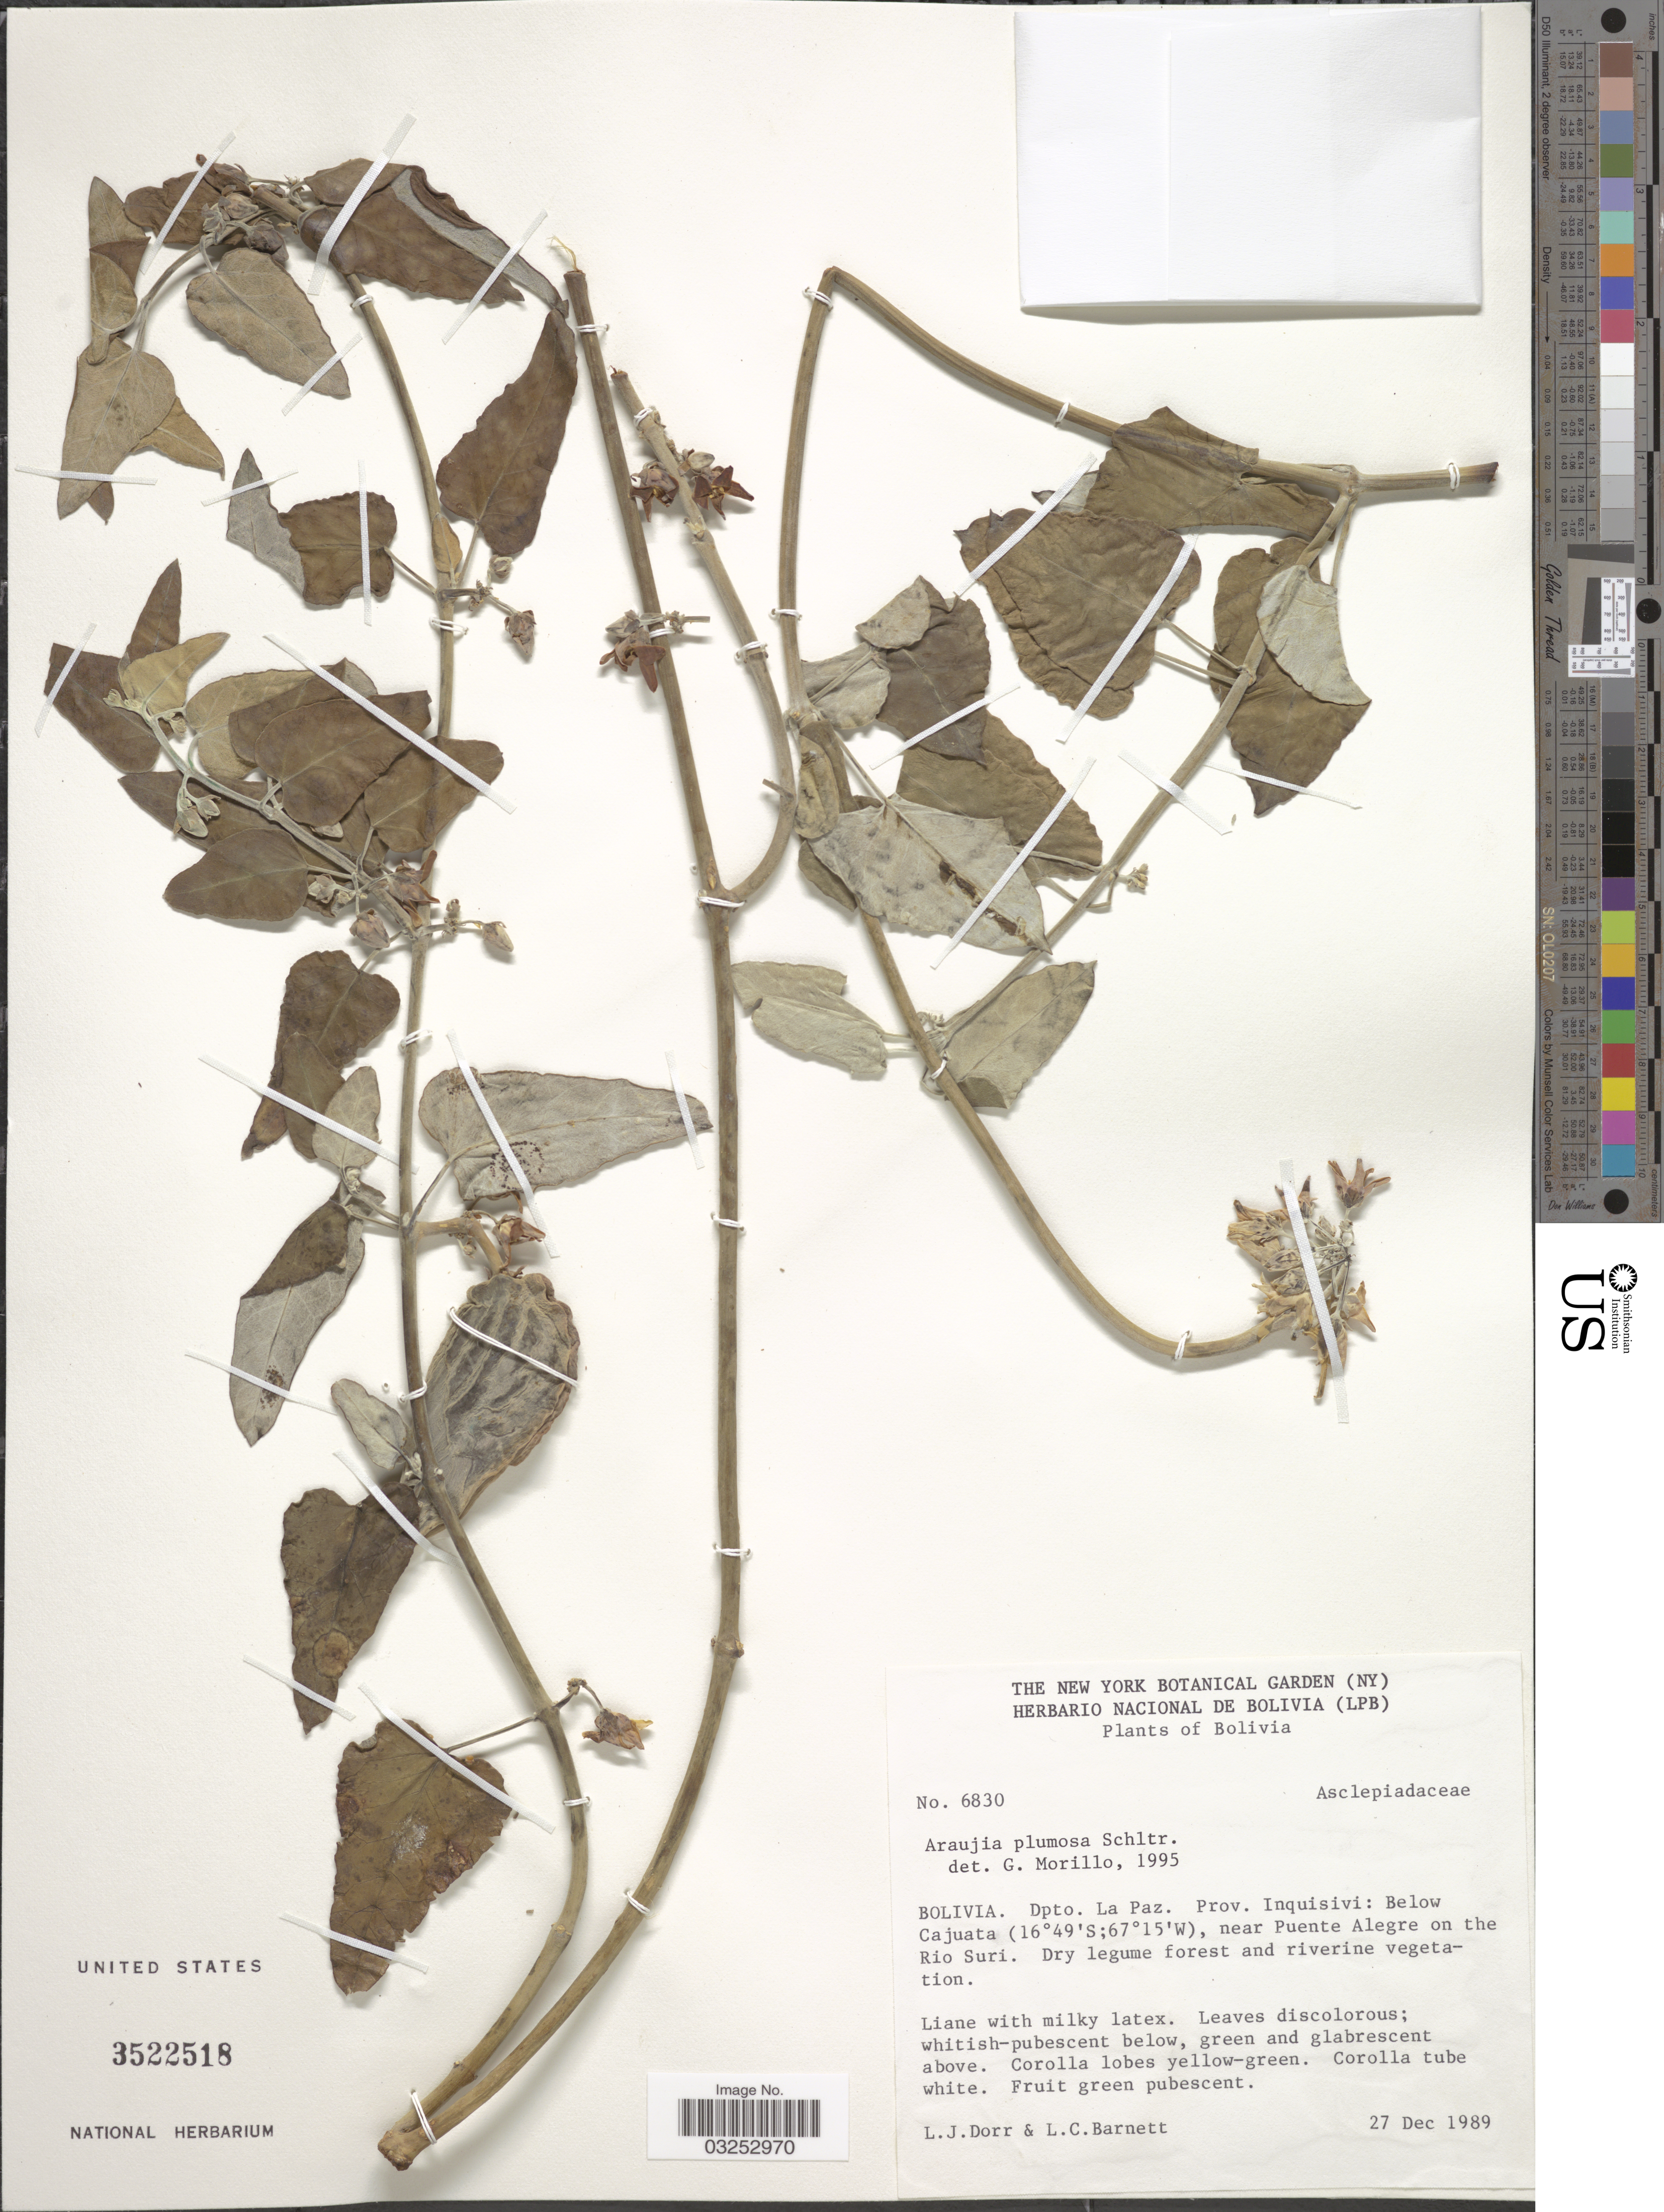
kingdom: Plantae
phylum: Tracheophyta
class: Magnoliopsida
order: Gentianales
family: Apocynaceae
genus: Araujia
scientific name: Araujia plumosa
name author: Schltr.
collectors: L. J. Dorr & L. C. Barnett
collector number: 6830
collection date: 1989-12-27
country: Bolivia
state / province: La Paz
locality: Dpto. La Paz, Prov. Inquisivi: Below Cajuata, near Puente Alegre on the Rio Suri.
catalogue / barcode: US 3522518